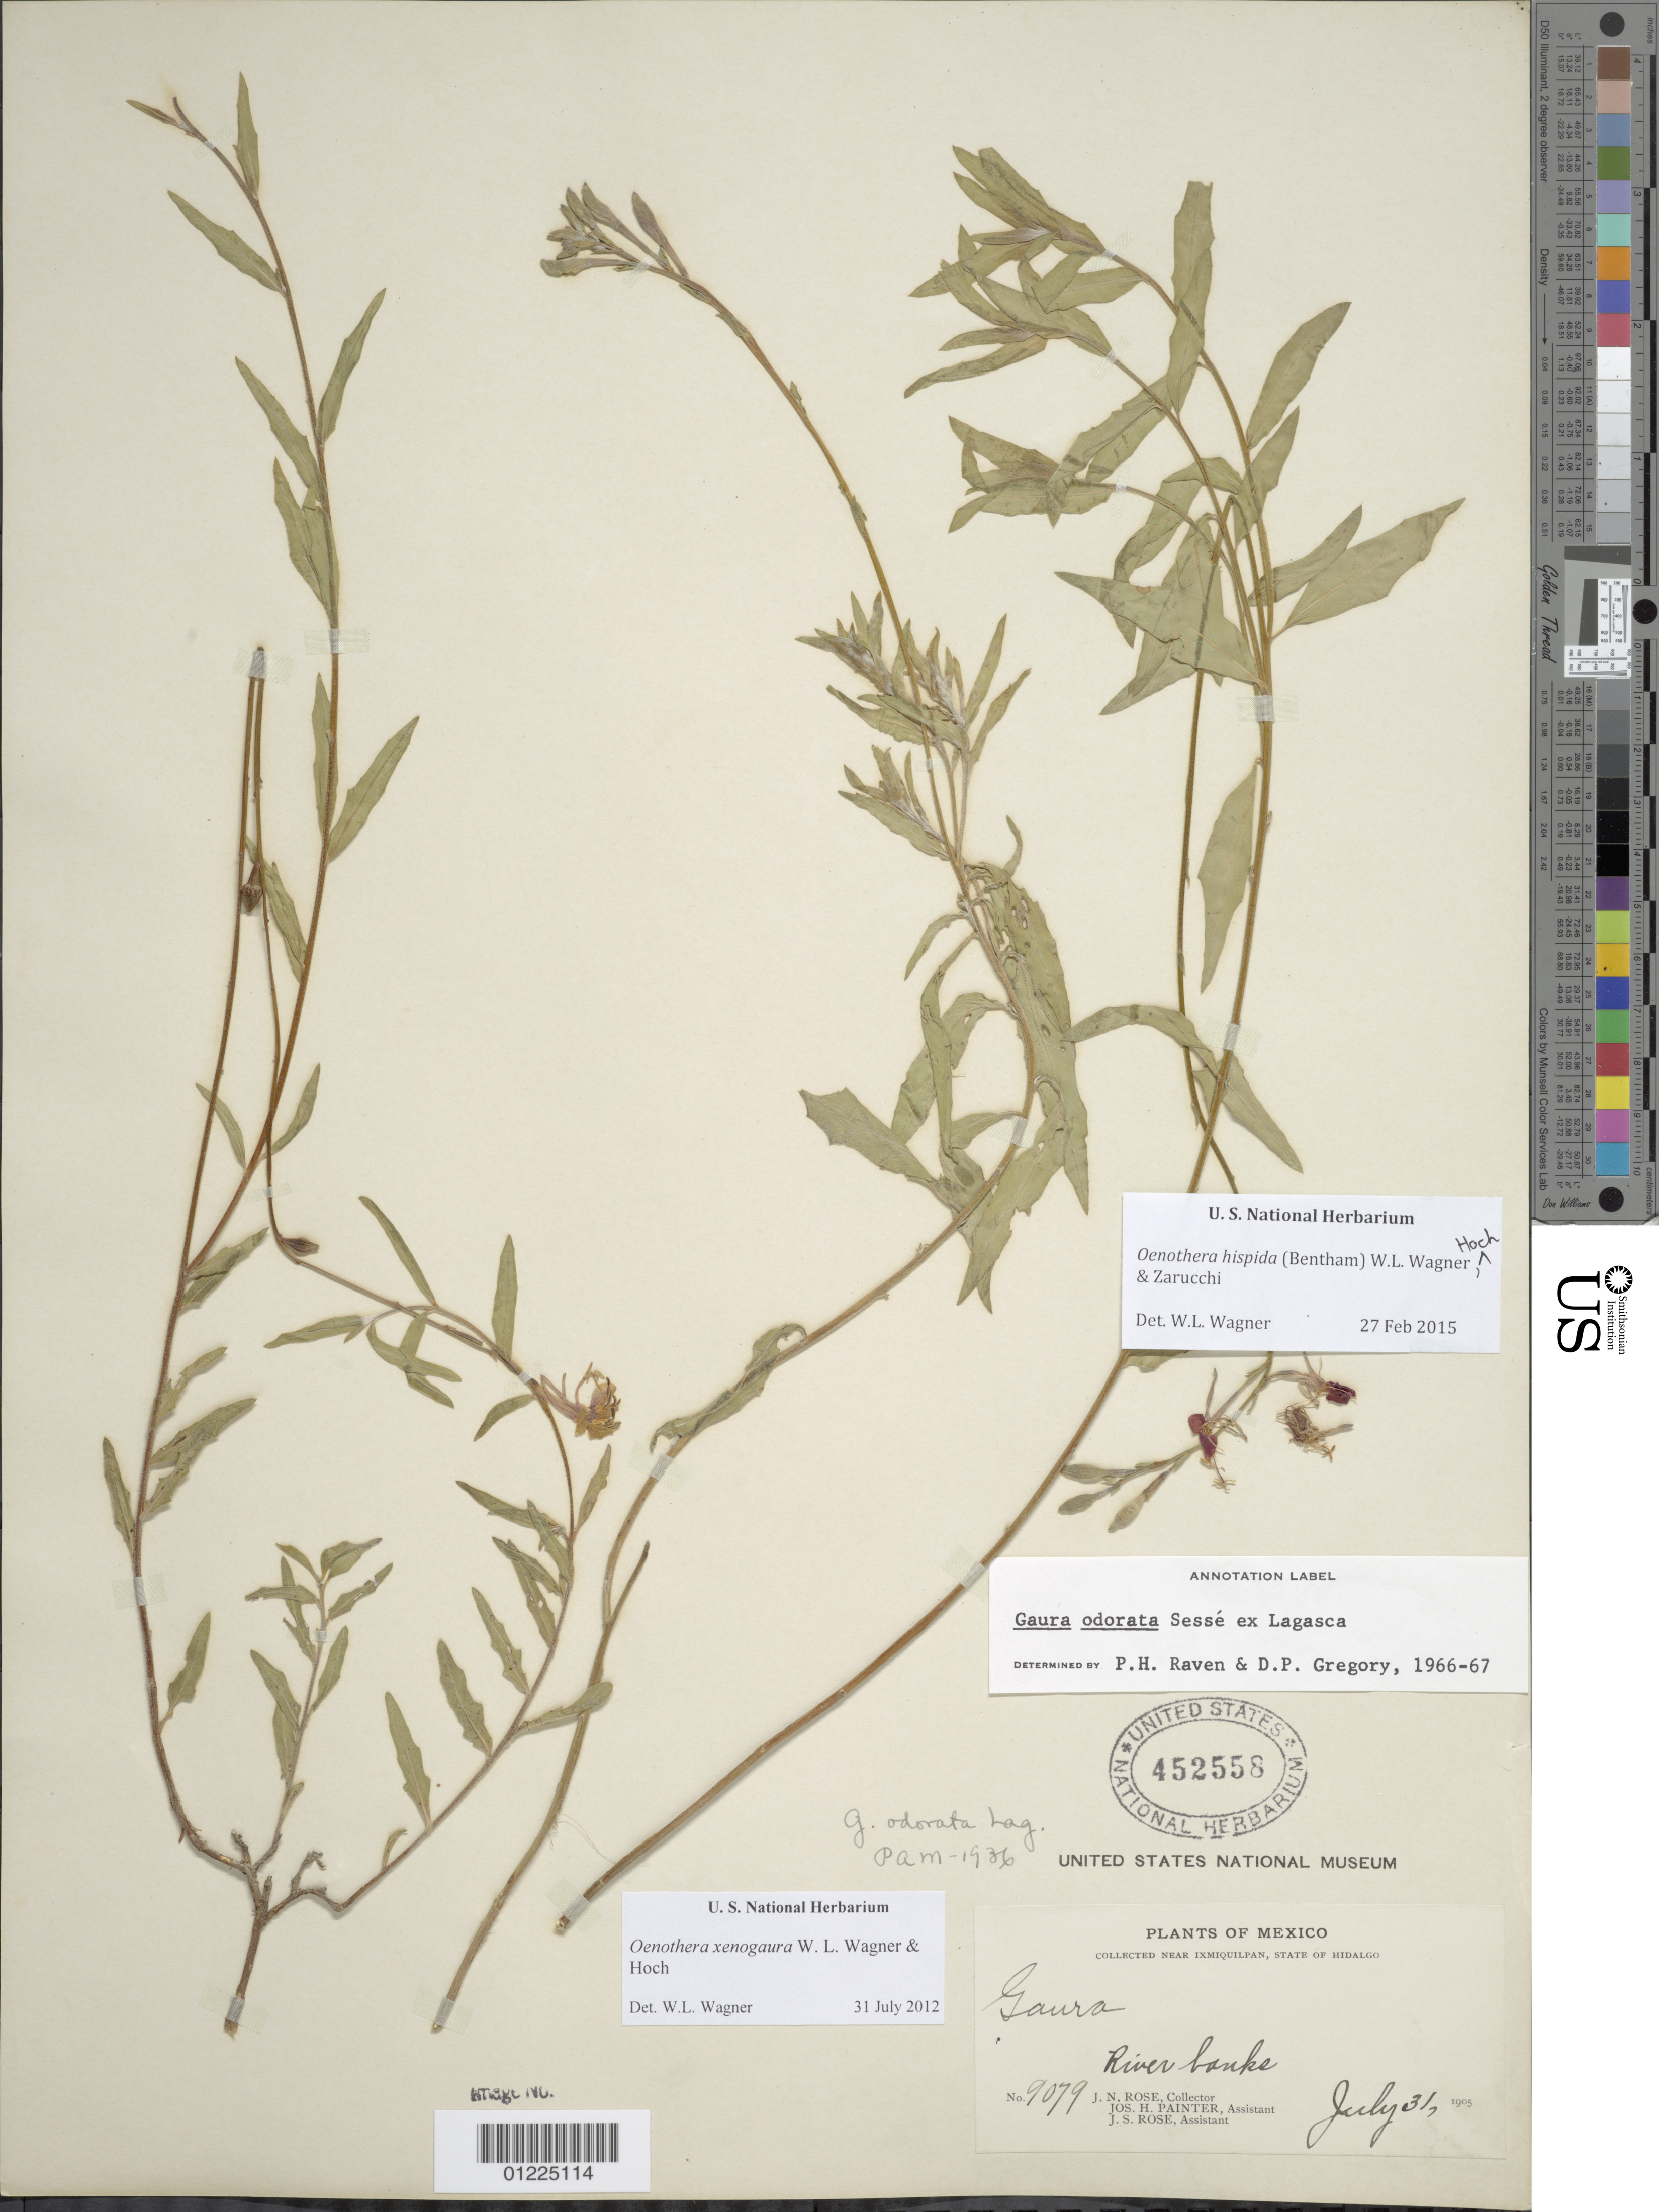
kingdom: Plantae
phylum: Tracheophyta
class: Magnoliopsida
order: Myrtales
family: Onagraceae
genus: Oenothera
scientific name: Oenothera hispida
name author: (Benth.) W.L. Wagner et al.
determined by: Wagner, W. L., (BOT), Smithsonian Institution - National Museum of Natural History (UNITED STATES)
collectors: J. N. Rose, J. H. Painter & J. S. Rose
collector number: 9079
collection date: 1905-07-31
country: Mexico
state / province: Hidalgo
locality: near Ixmiquilpan, River banks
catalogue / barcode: US 452558